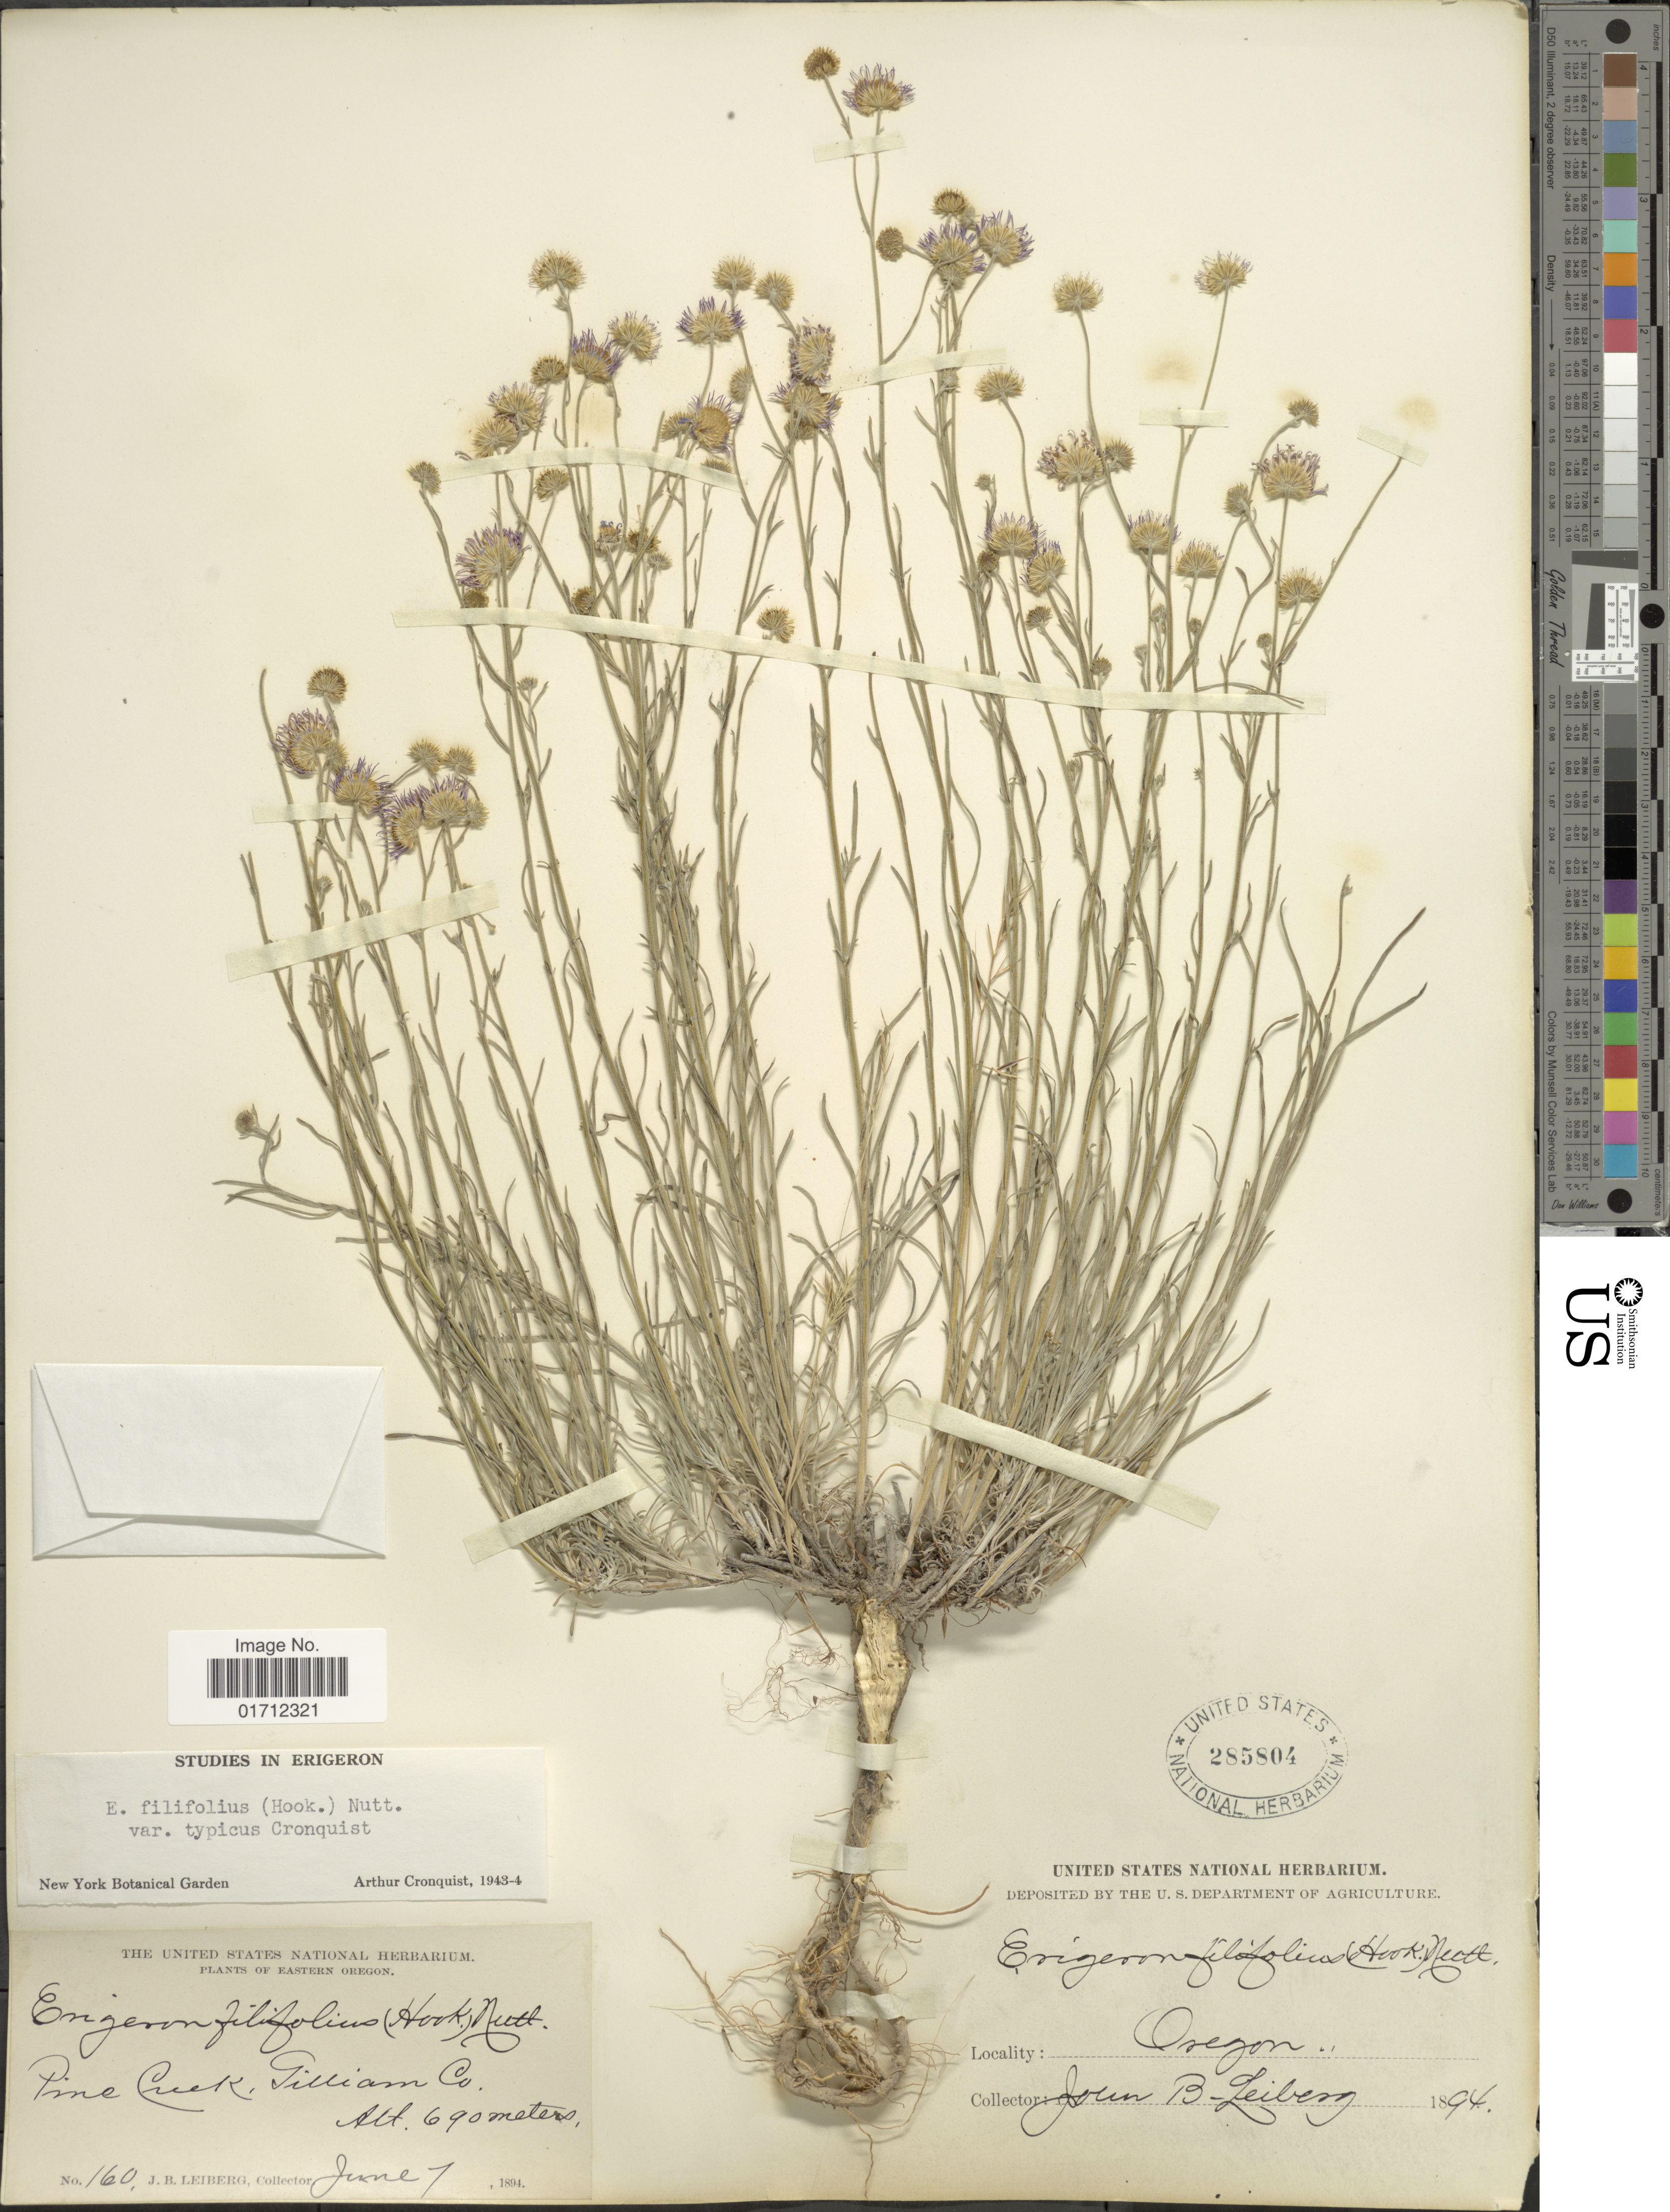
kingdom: Plantae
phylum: Tracheophyta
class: Magnoliopsida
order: Asterales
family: Asteraceae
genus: Erigeron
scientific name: Erigeron filifolius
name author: (Hook.) Nutt.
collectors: J. B. Leiberg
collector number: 160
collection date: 1894-06-07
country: United States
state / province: Oregon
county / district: Gilliam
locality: Eastern Oregon, Pine Creek, Gilliam Co.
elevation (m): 690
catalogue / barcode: US 285804